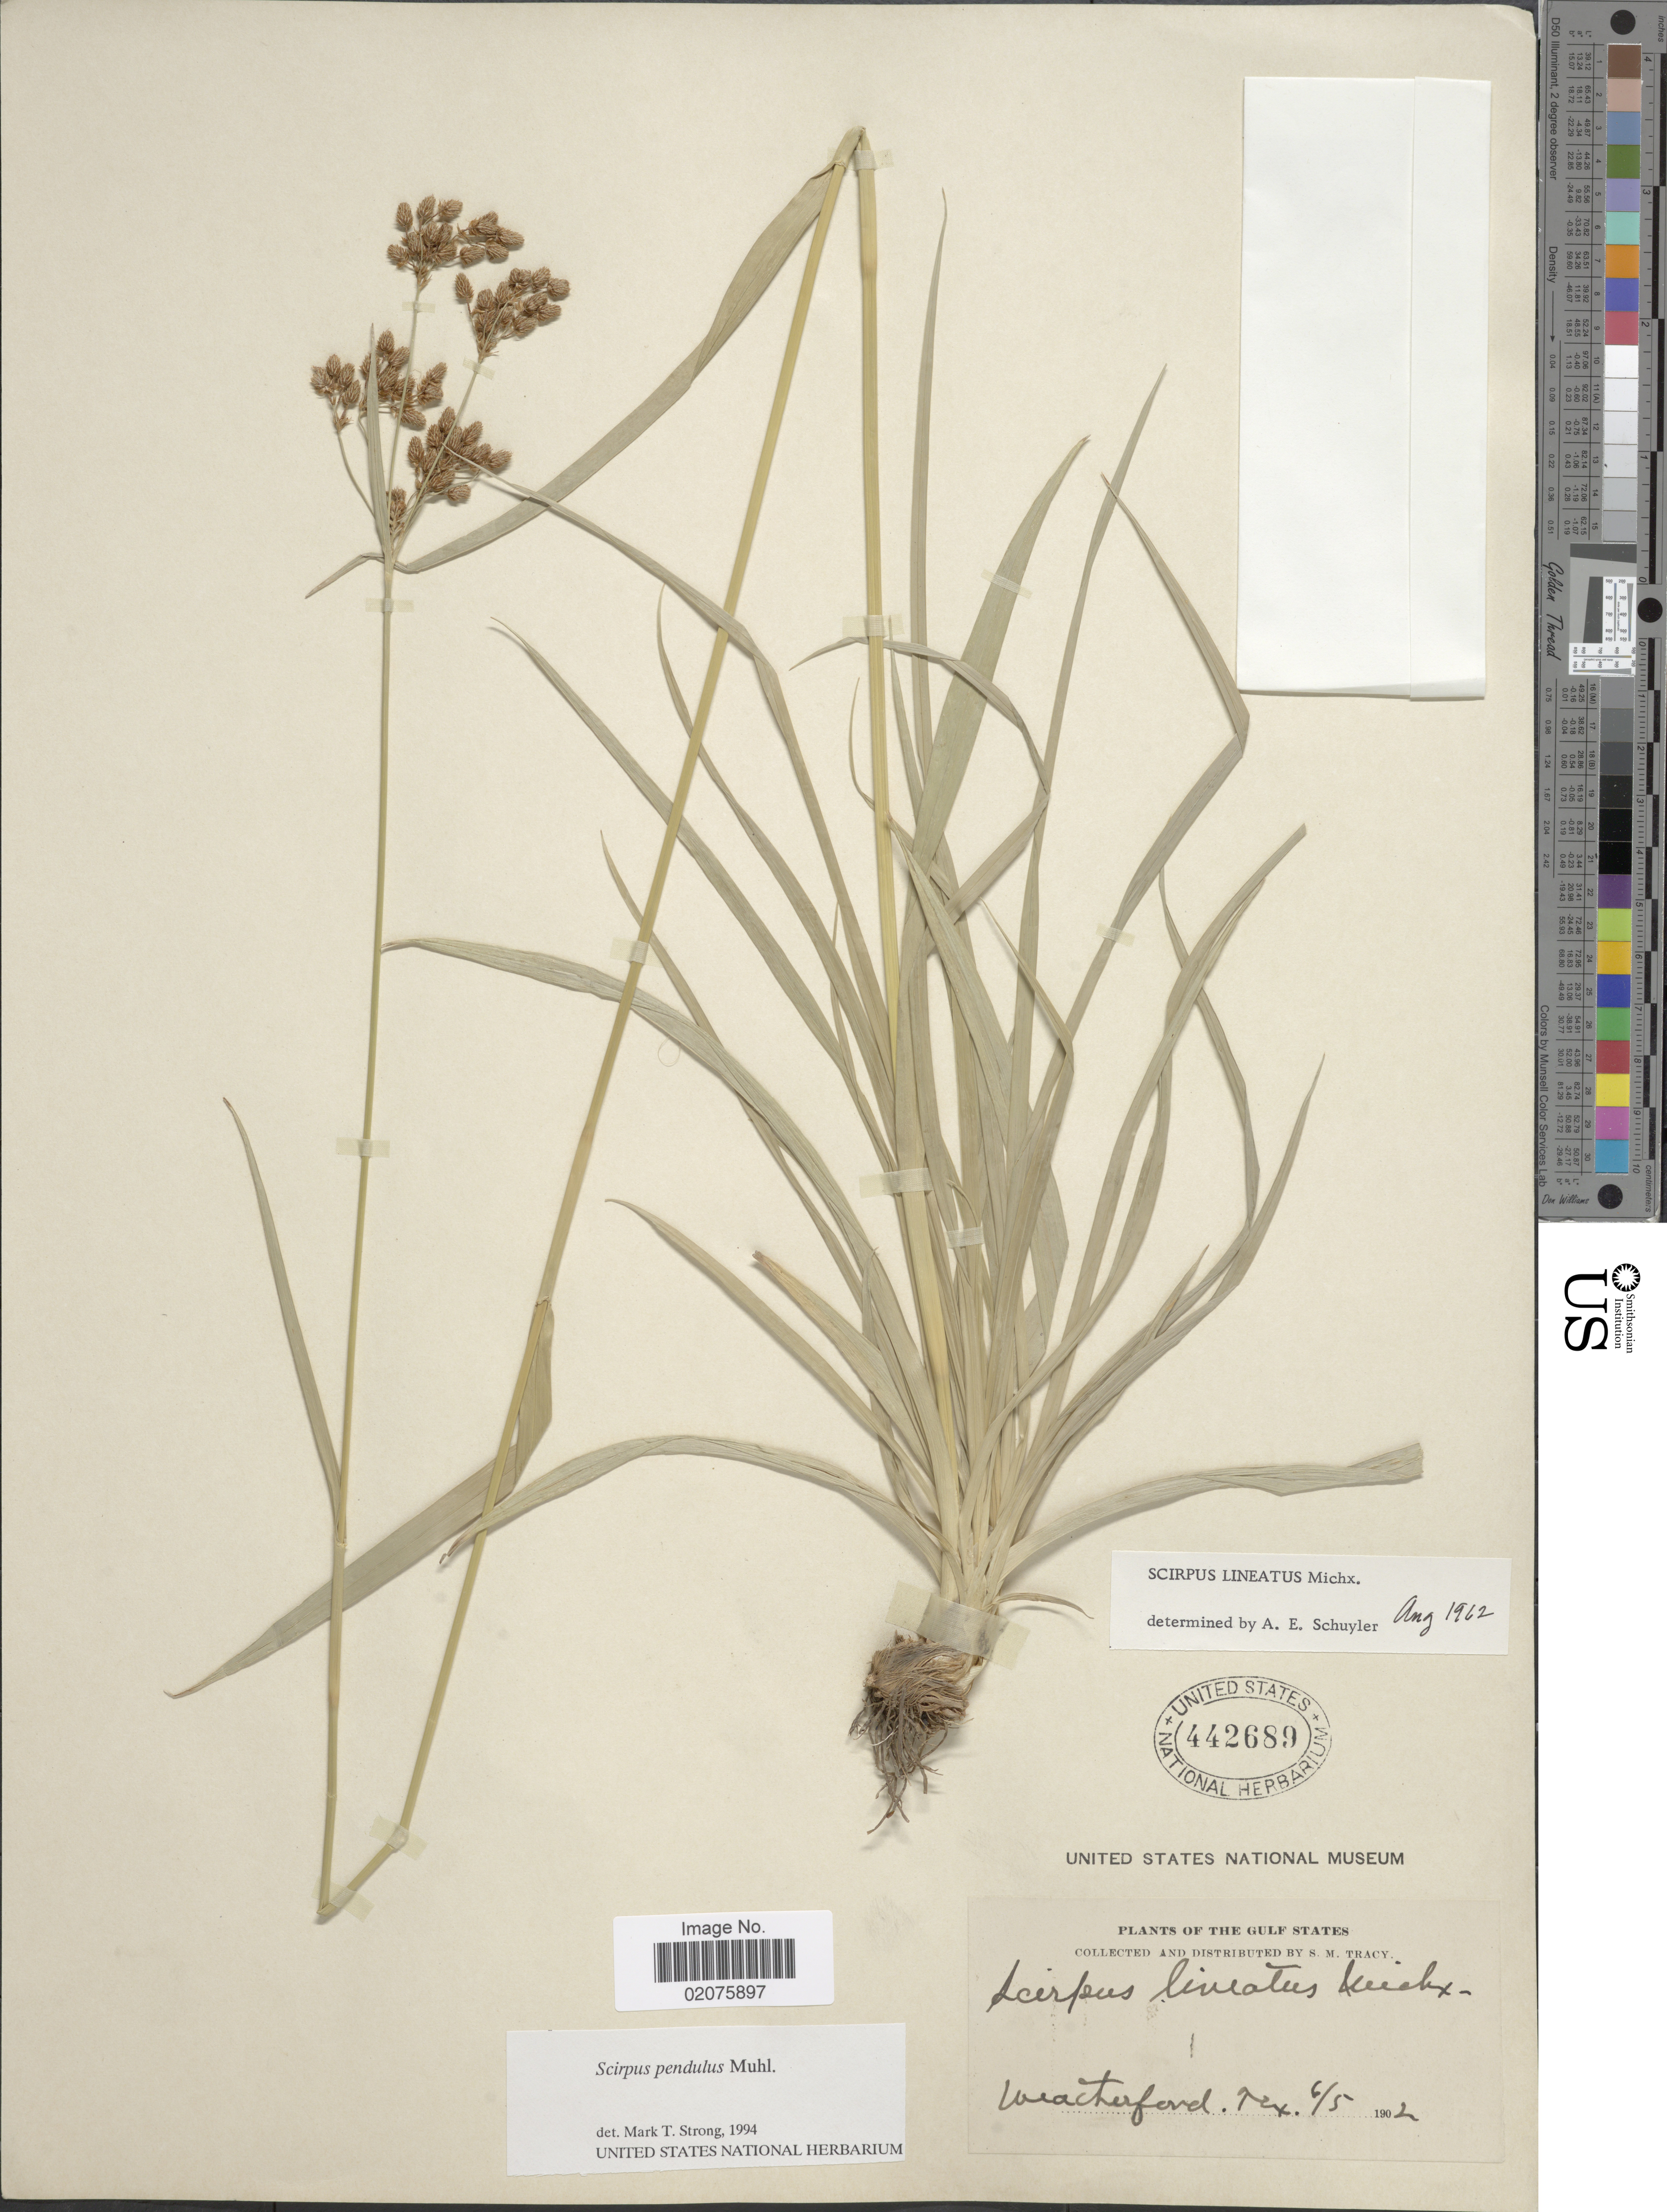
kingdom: Plantae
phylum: Tracheophyta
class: Liliopsida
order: Poales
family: Cyperaceae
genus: Scirpus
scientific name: Scirpus pendulus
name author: Muhl.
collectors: S. M. Tracy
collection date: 1902-06-05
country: United States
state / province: Texas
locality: Gulf States, Weatherford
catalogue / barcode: US 442689